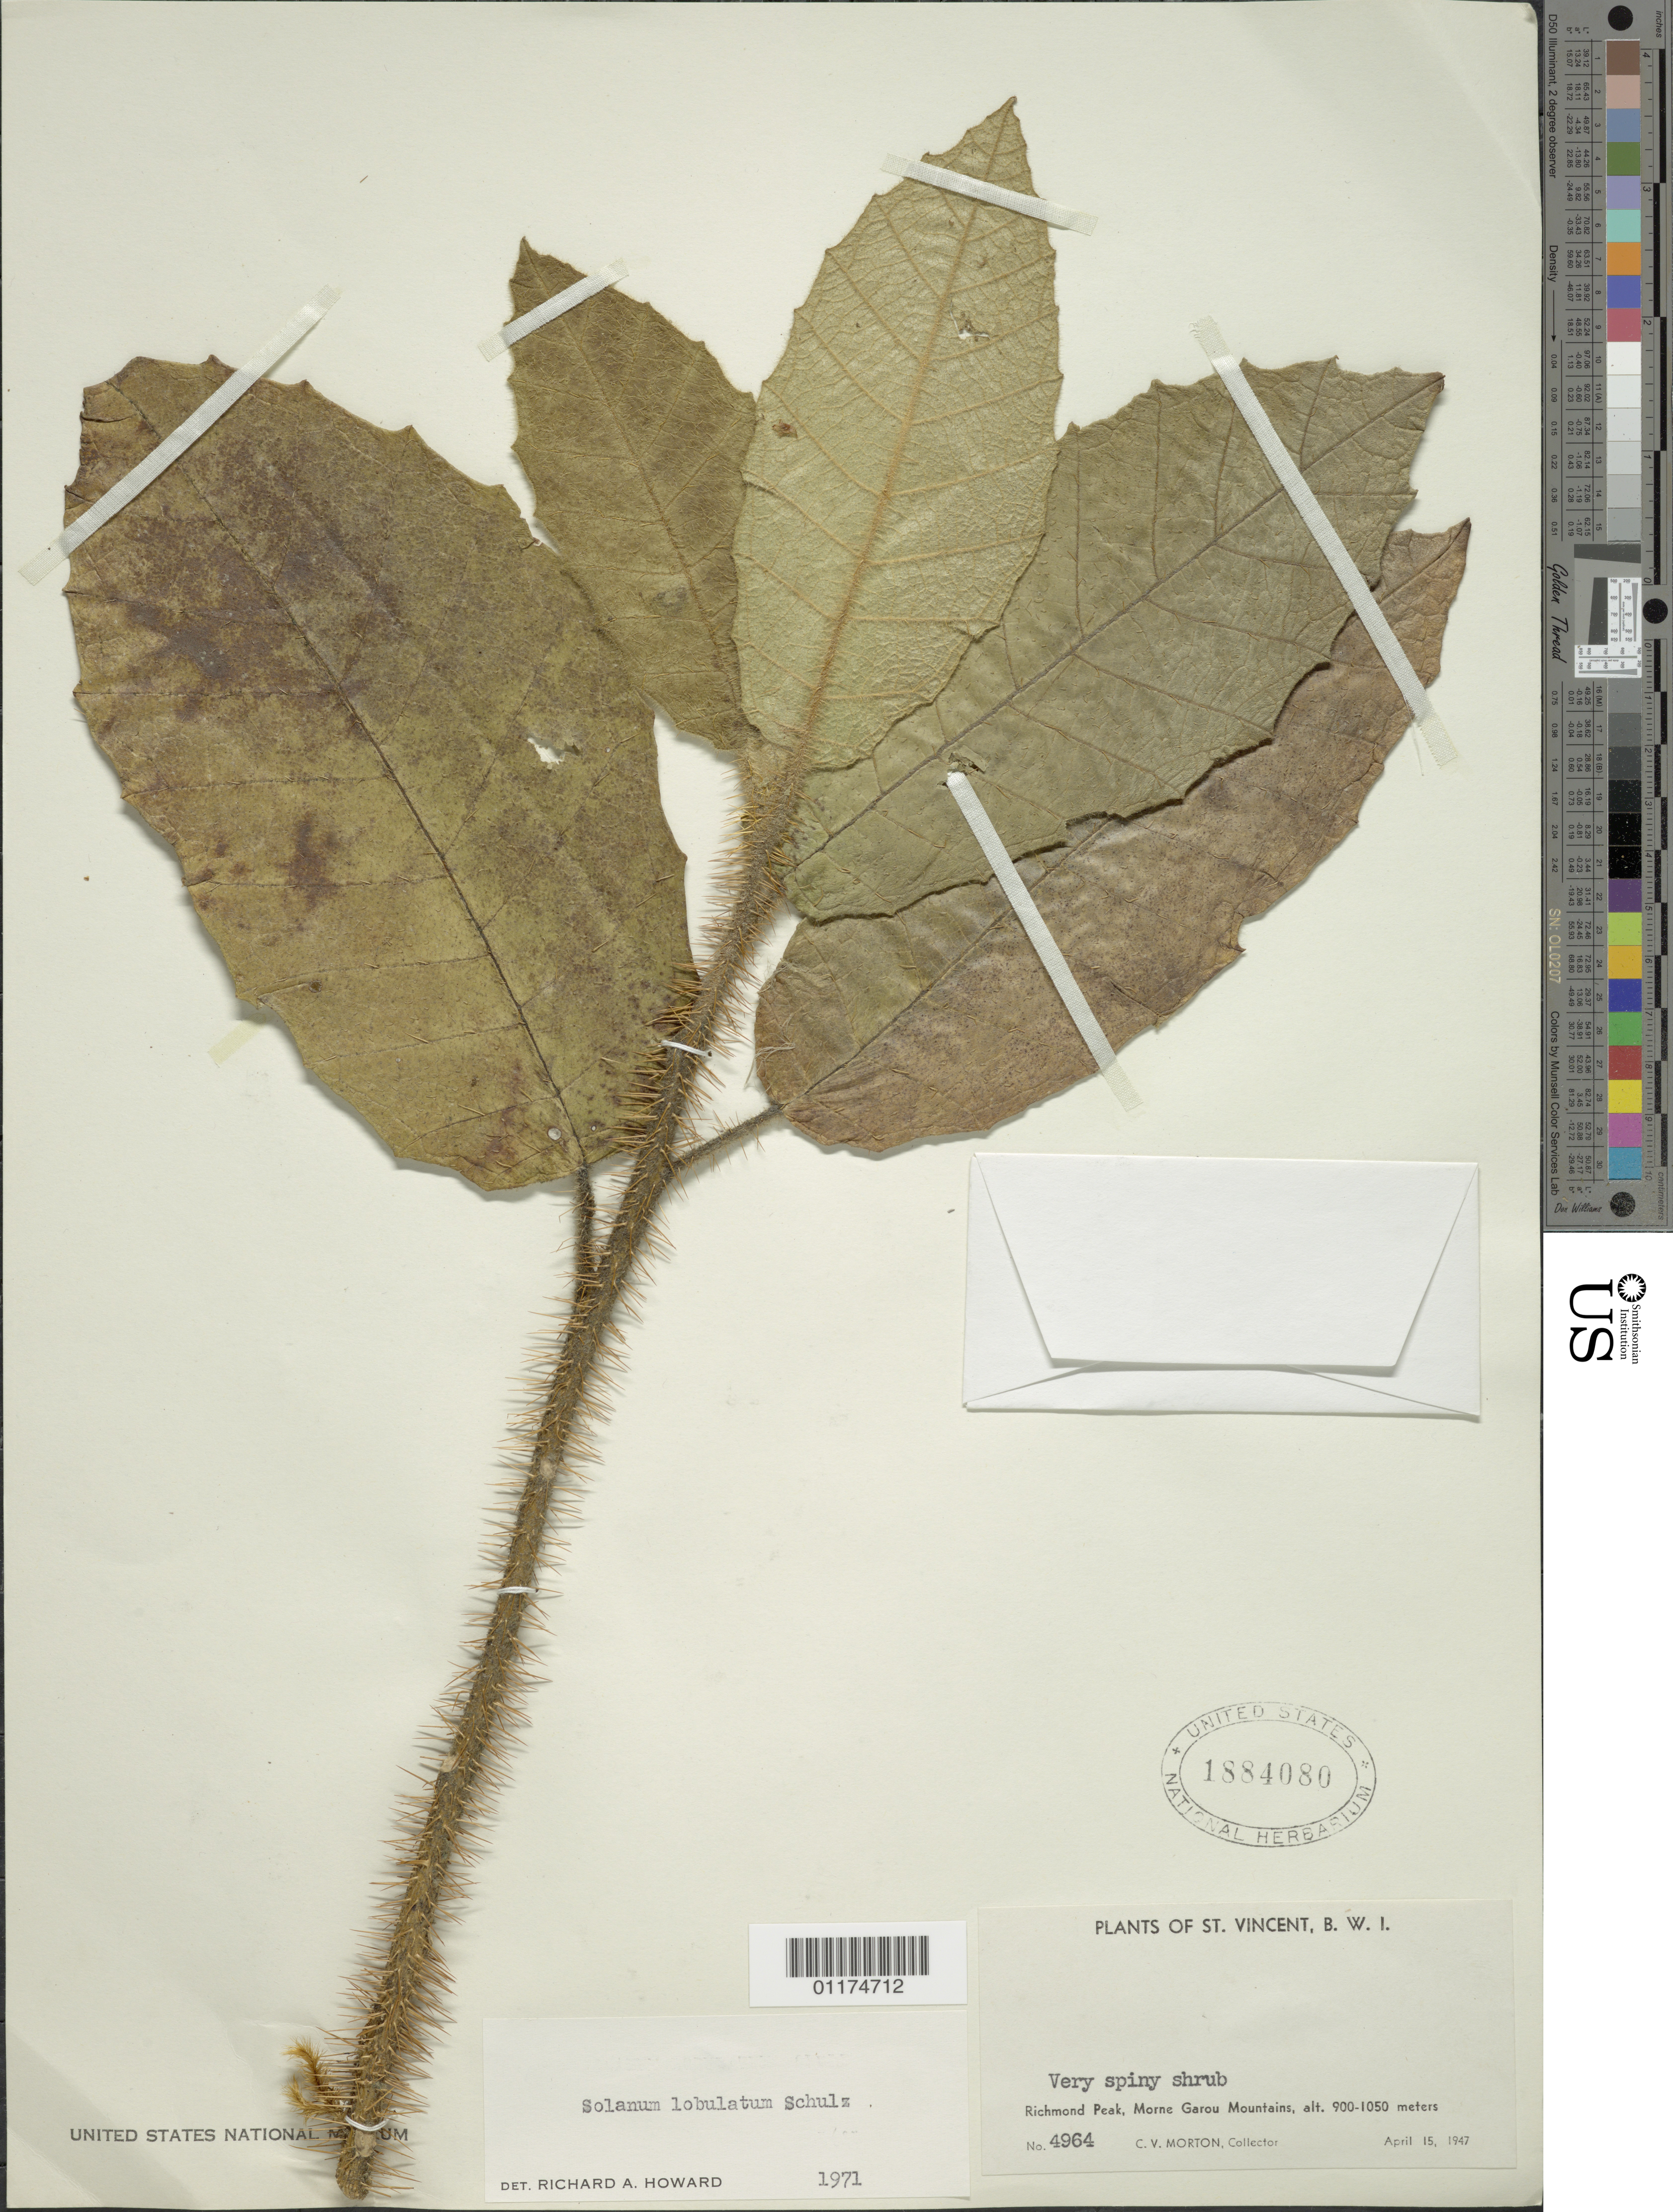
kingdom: Plantae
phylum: Tracheophyta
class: Magnoliopsida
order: Solanales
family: Solanaceae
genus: Solanum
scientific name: Solanum lobulatum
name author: O.E. Schulz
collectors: C. V. Morton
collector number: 4964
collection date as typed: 15 Apr 1947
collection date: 1947-04-15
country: St. Vincent - Grenadines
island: St. Vincent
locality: Richmond Peak, Morne Garou Mountains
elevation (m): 900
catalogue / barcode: US 1884080